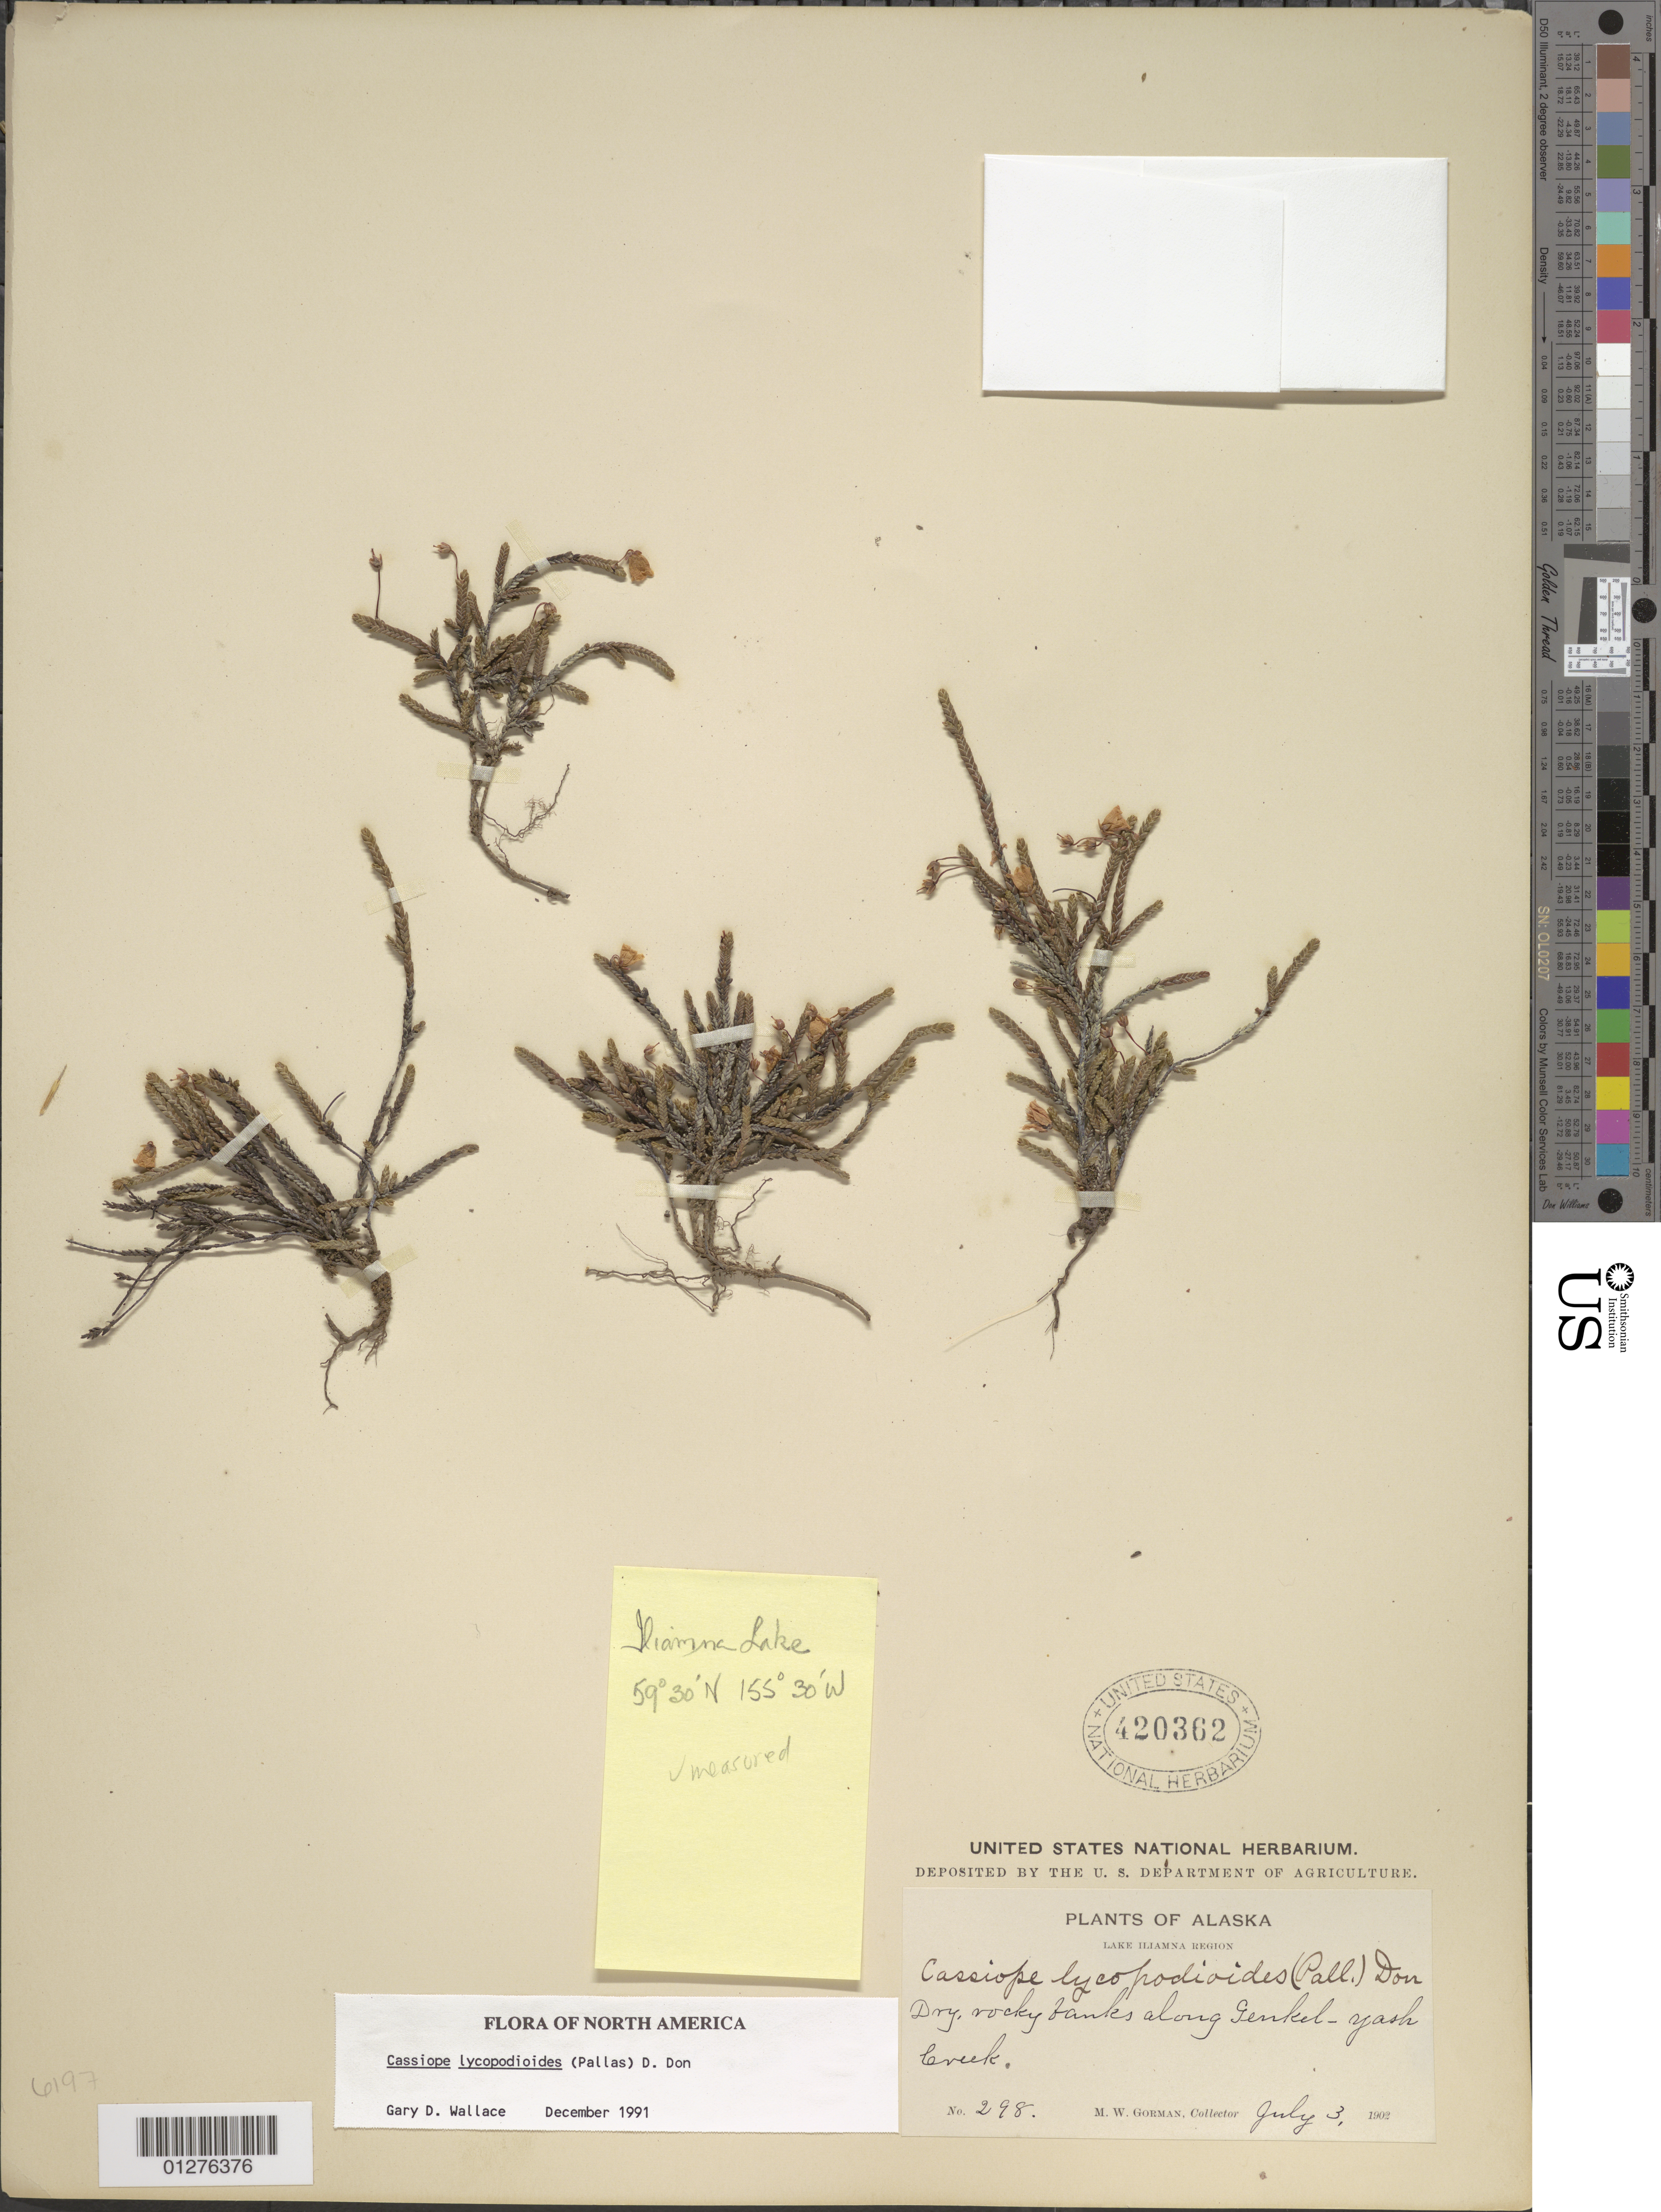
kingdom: Plantae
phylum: Tracheophyta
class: Magnoliopsida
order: Ericales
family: Ericaceae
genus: Cassiope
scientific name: Cassiope lycopodioides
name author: (Pall.) D. Don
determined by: Wallace, G. D.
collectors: M. W. Gorman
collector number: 298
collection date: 1902-07-03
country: United States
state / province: Alaska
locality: Lake Iliamna Region, banks of Genkel-Yash Creek.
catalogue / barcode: US 420362